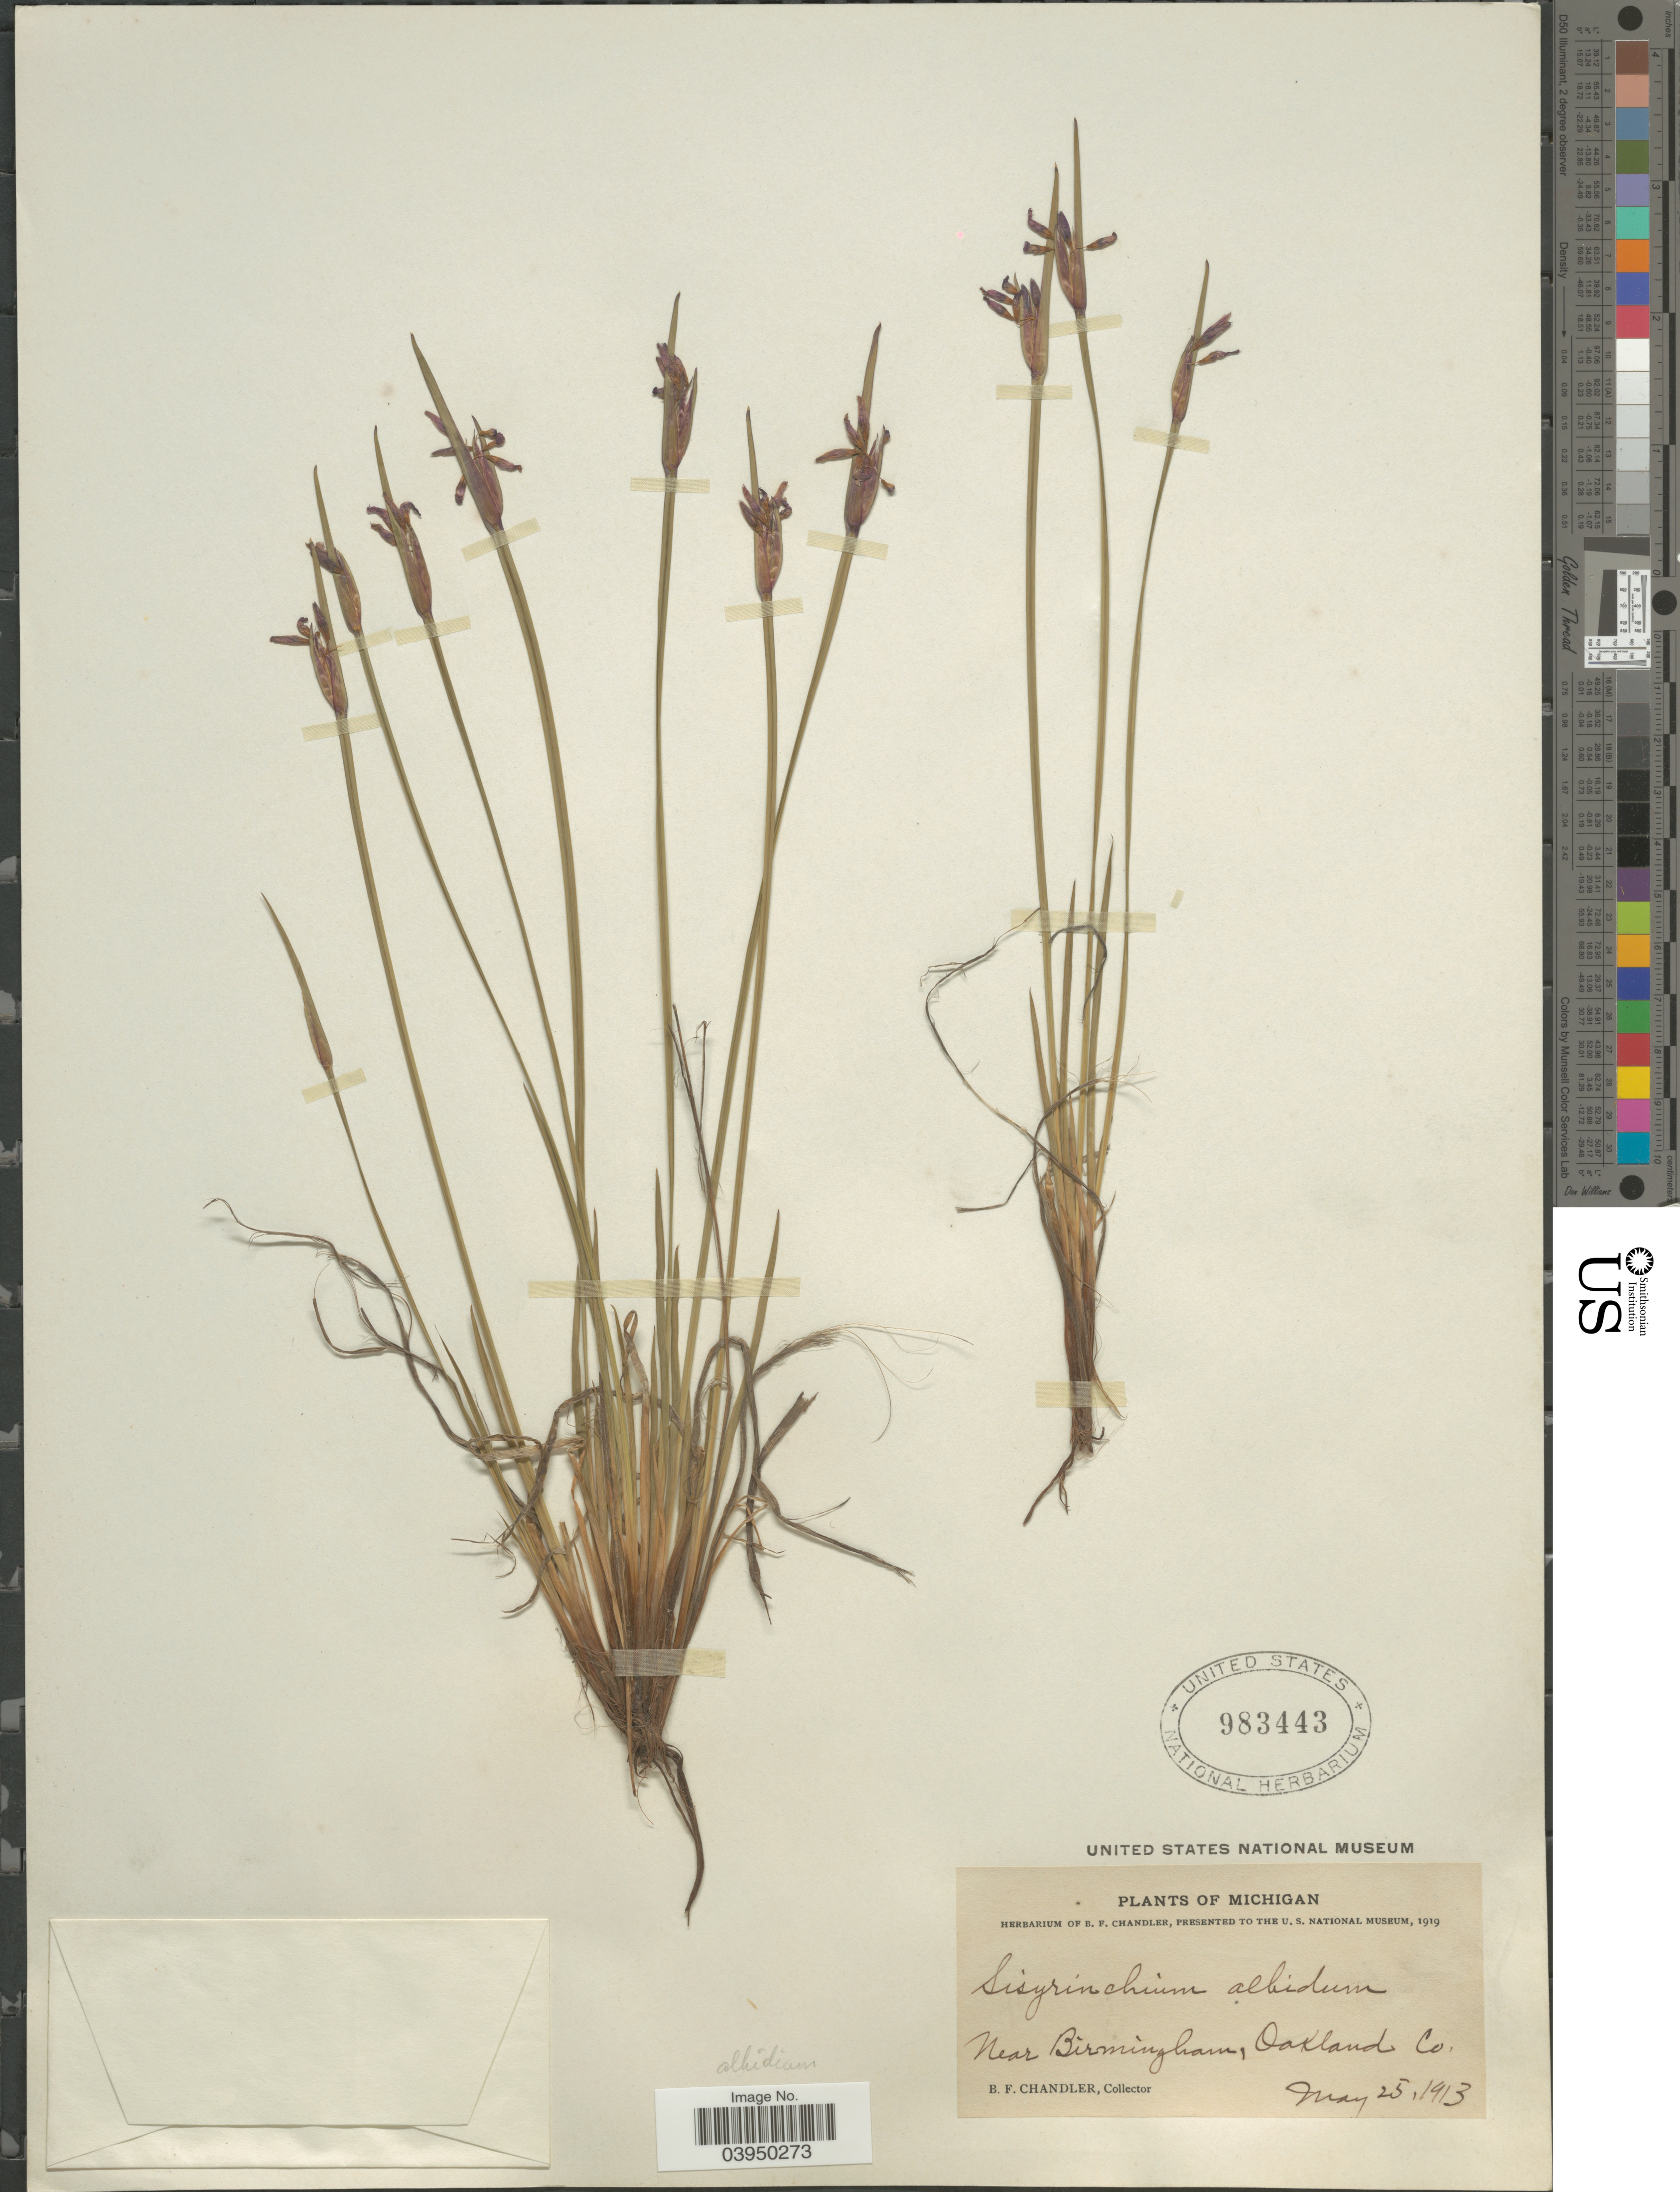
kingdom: Plantae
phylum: Tracheophyta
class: Liliopsida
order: Asparagales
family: Iridaceae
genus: Sisyrinchium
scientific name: Sisyrinchium albidum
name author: Raf.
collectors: B. F. Chandler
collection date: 1913-05-25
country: United States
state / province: Michigan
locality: Near Birmingham, Oakland Co.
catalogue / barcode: US 983443